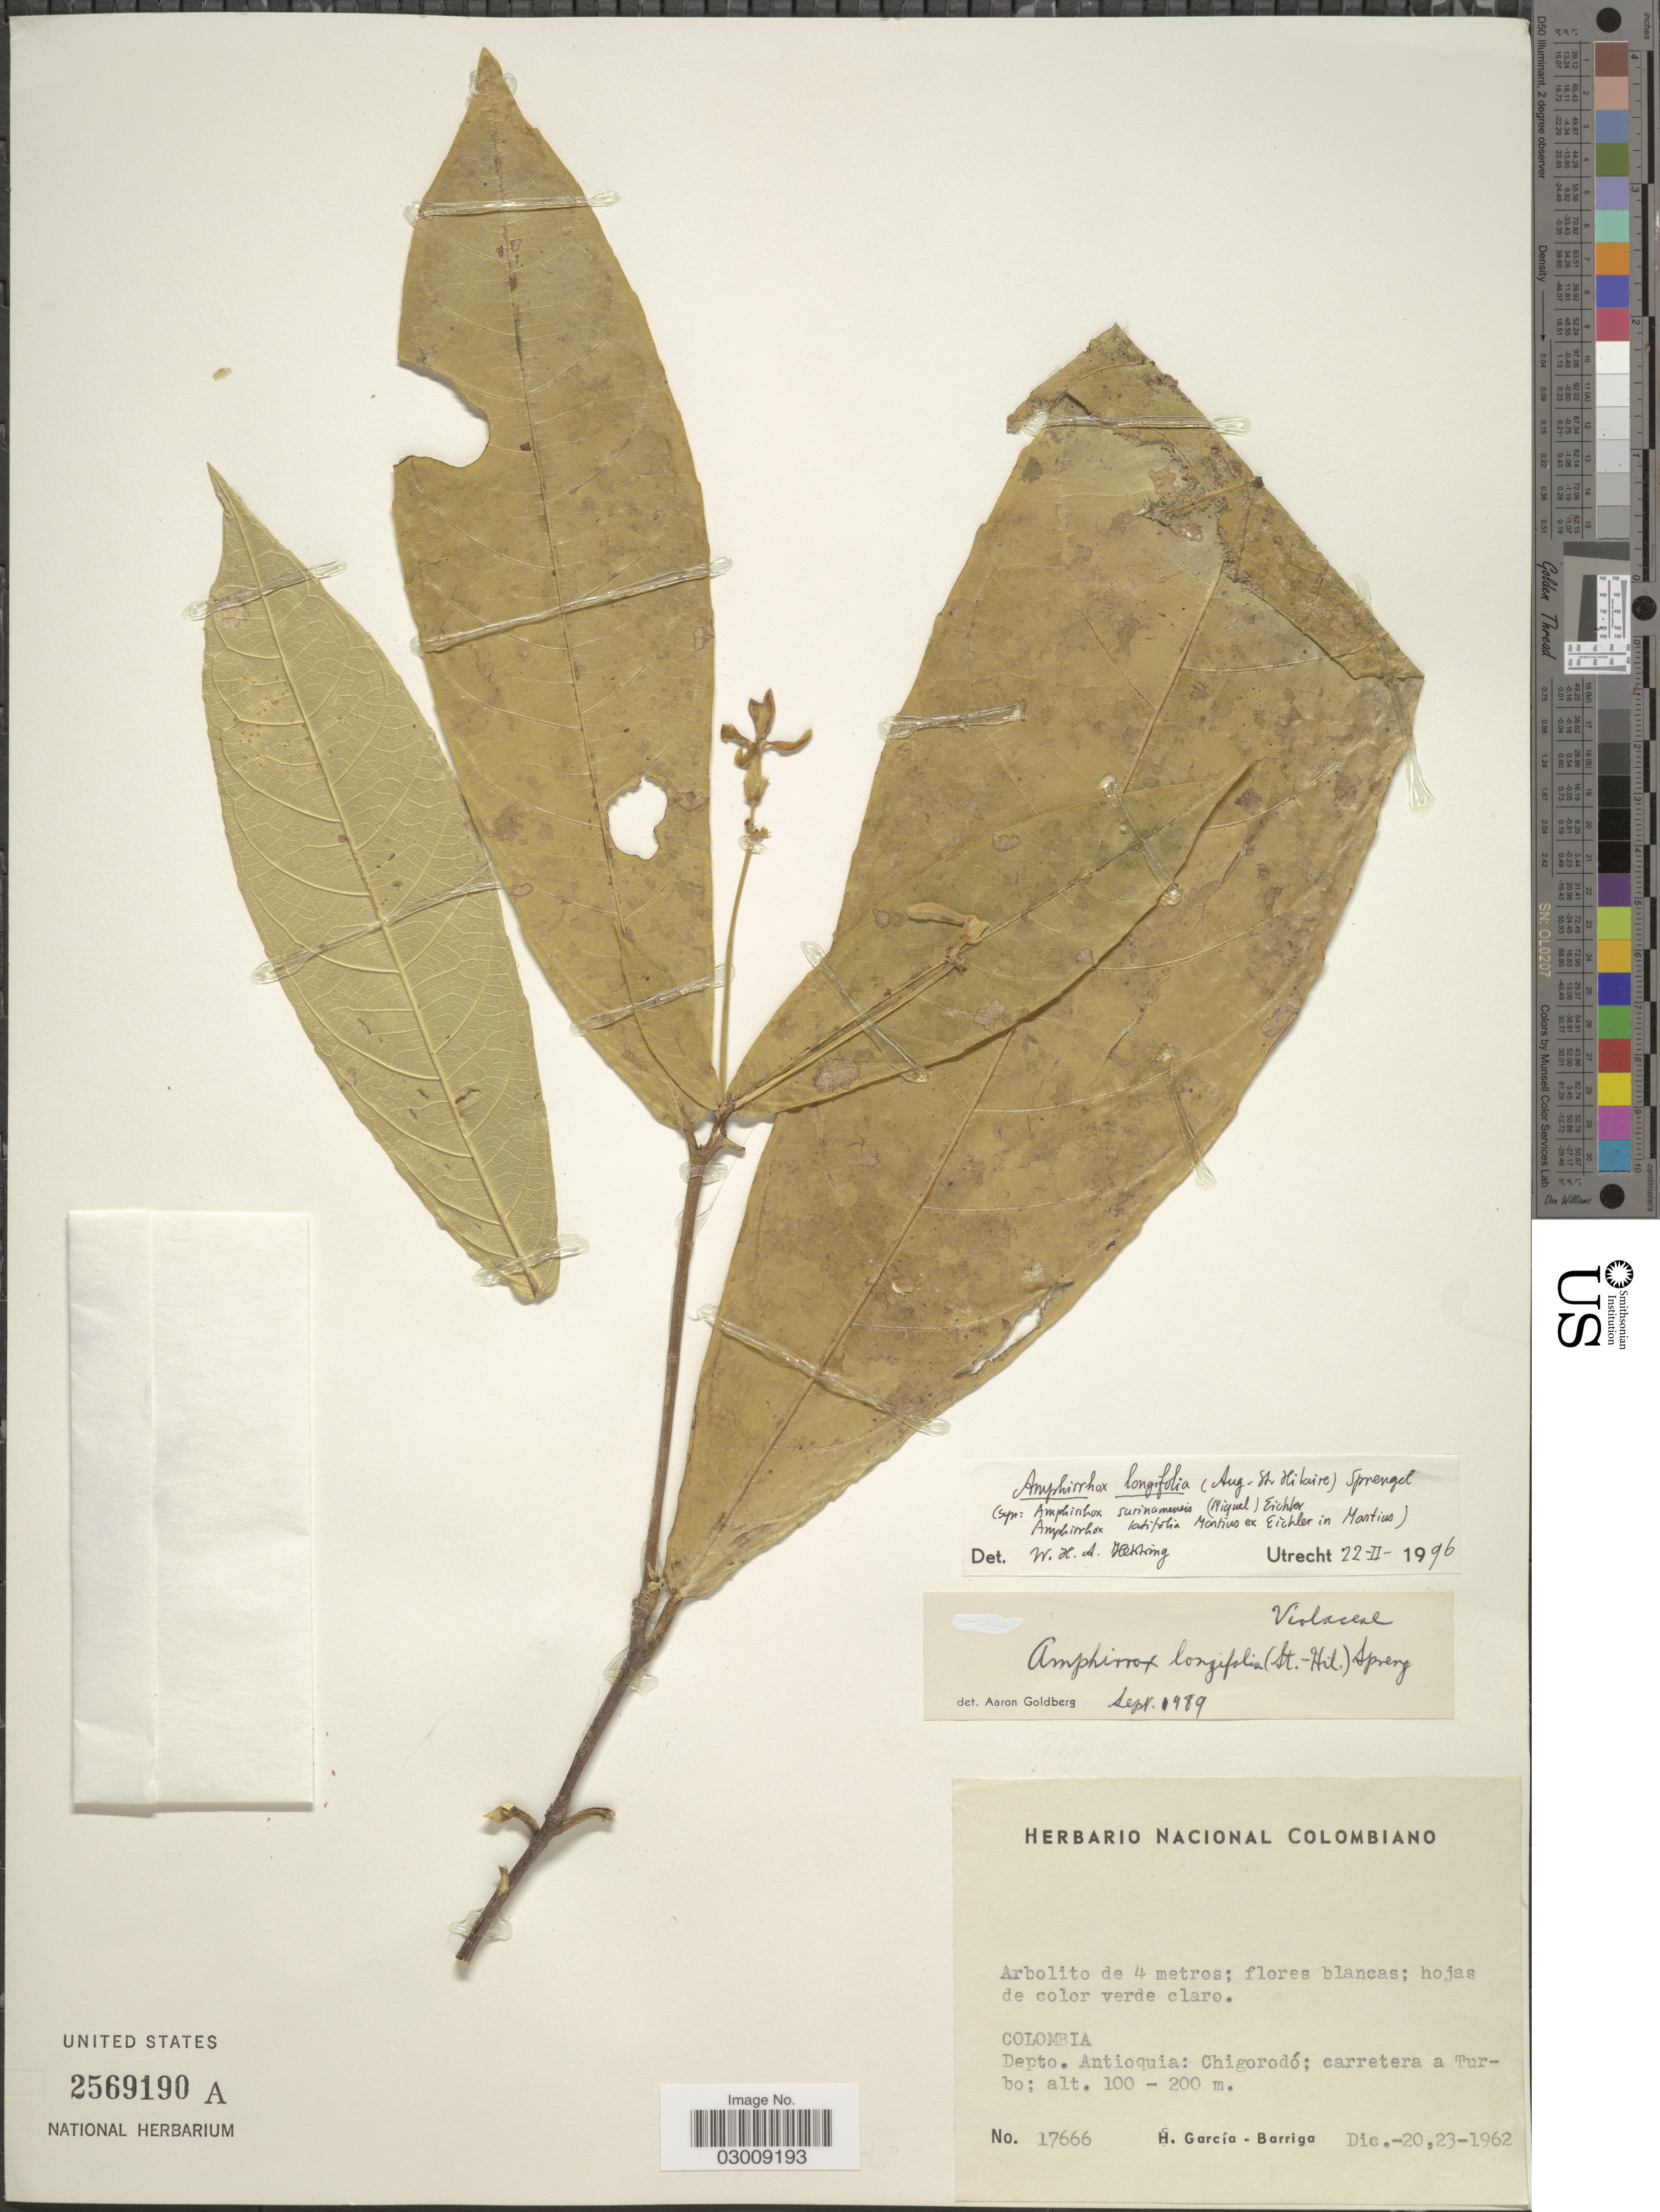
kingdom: Plantae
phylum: Tracheophyta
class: Magnoliopsida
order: Malpighiales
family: Violaceae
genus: Amphirrhox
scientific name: Amphirrhox longifolia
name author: (A. St.-Hil.) Spreng.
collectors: H. García Barriga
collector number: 17666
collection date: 1962-12-20/1962-12-23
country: Colombia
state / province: Antioquia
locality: Depto. Antioquia: Chigorodó; carretera a Turbo.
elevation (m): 100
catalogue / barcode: US 2569190A